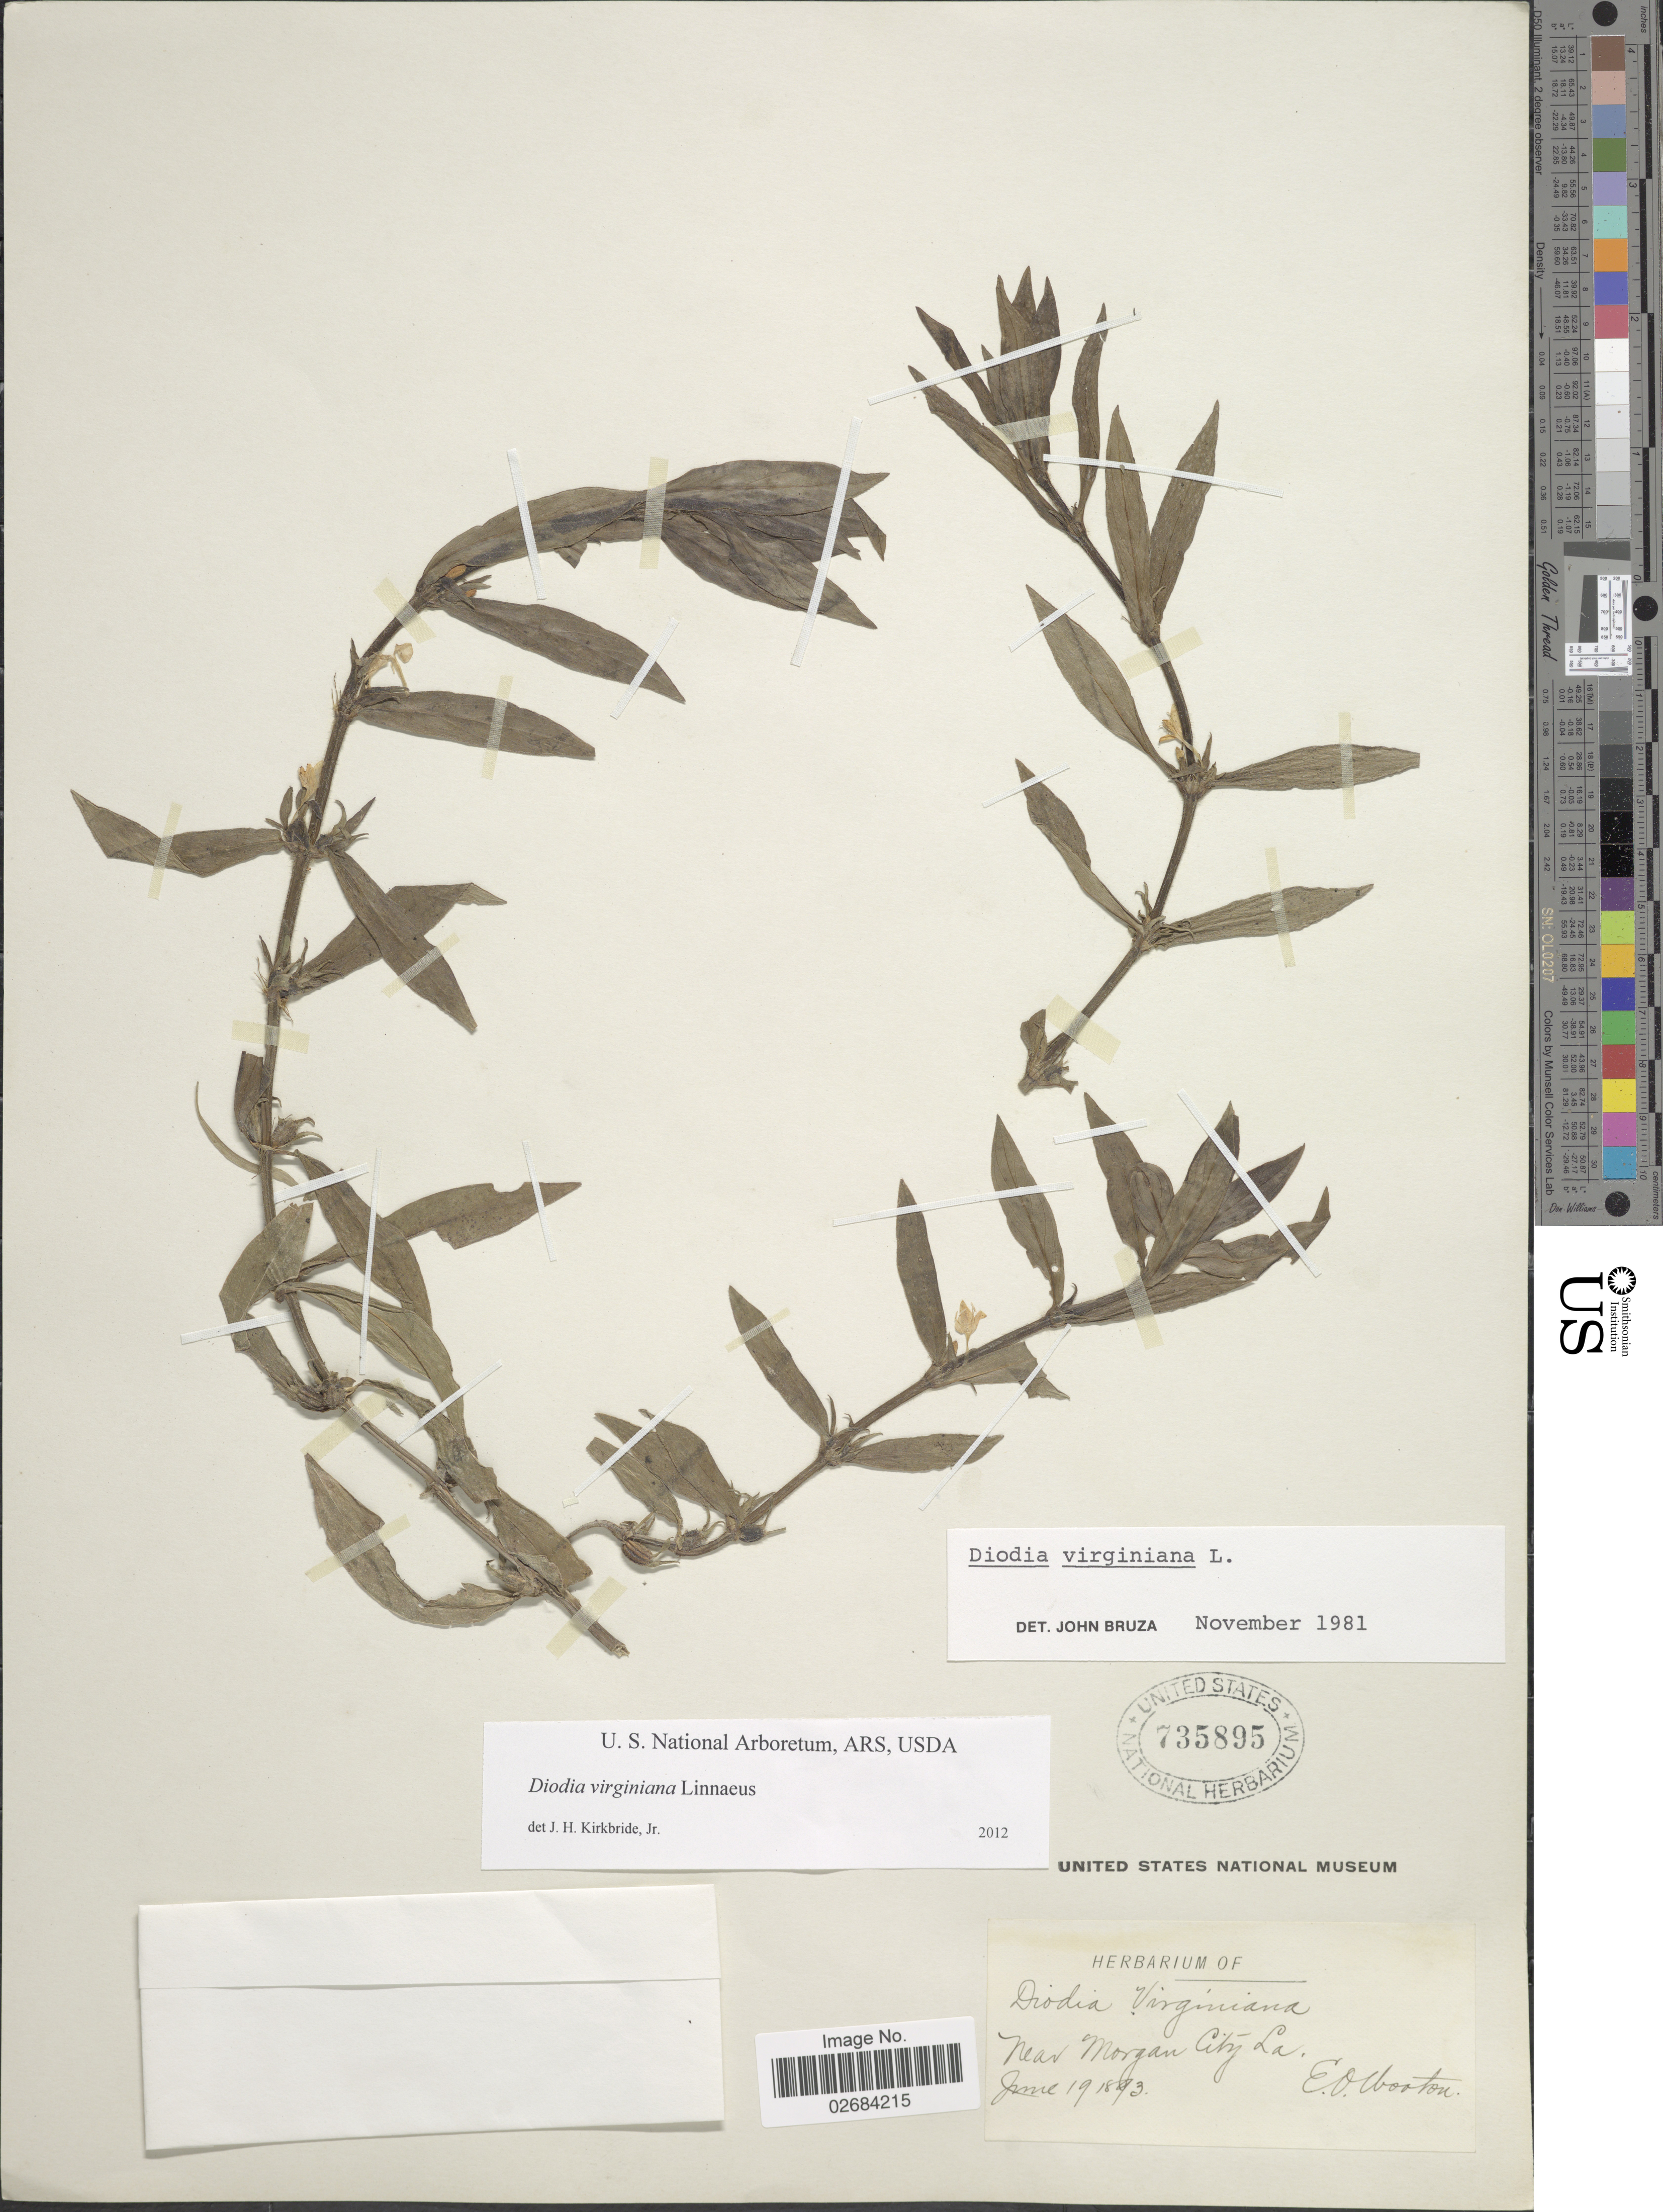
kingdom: Plantae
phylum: Tracheophyta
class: Magnoliopsida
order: Gentianales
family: Rubiaceae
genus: Diodia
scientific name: Diodia virginiana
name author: L.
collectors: E. O. Wooton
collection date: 1893-06-19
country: United States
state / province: Louisiana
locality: Near Morgan City.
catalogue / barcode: US 735895